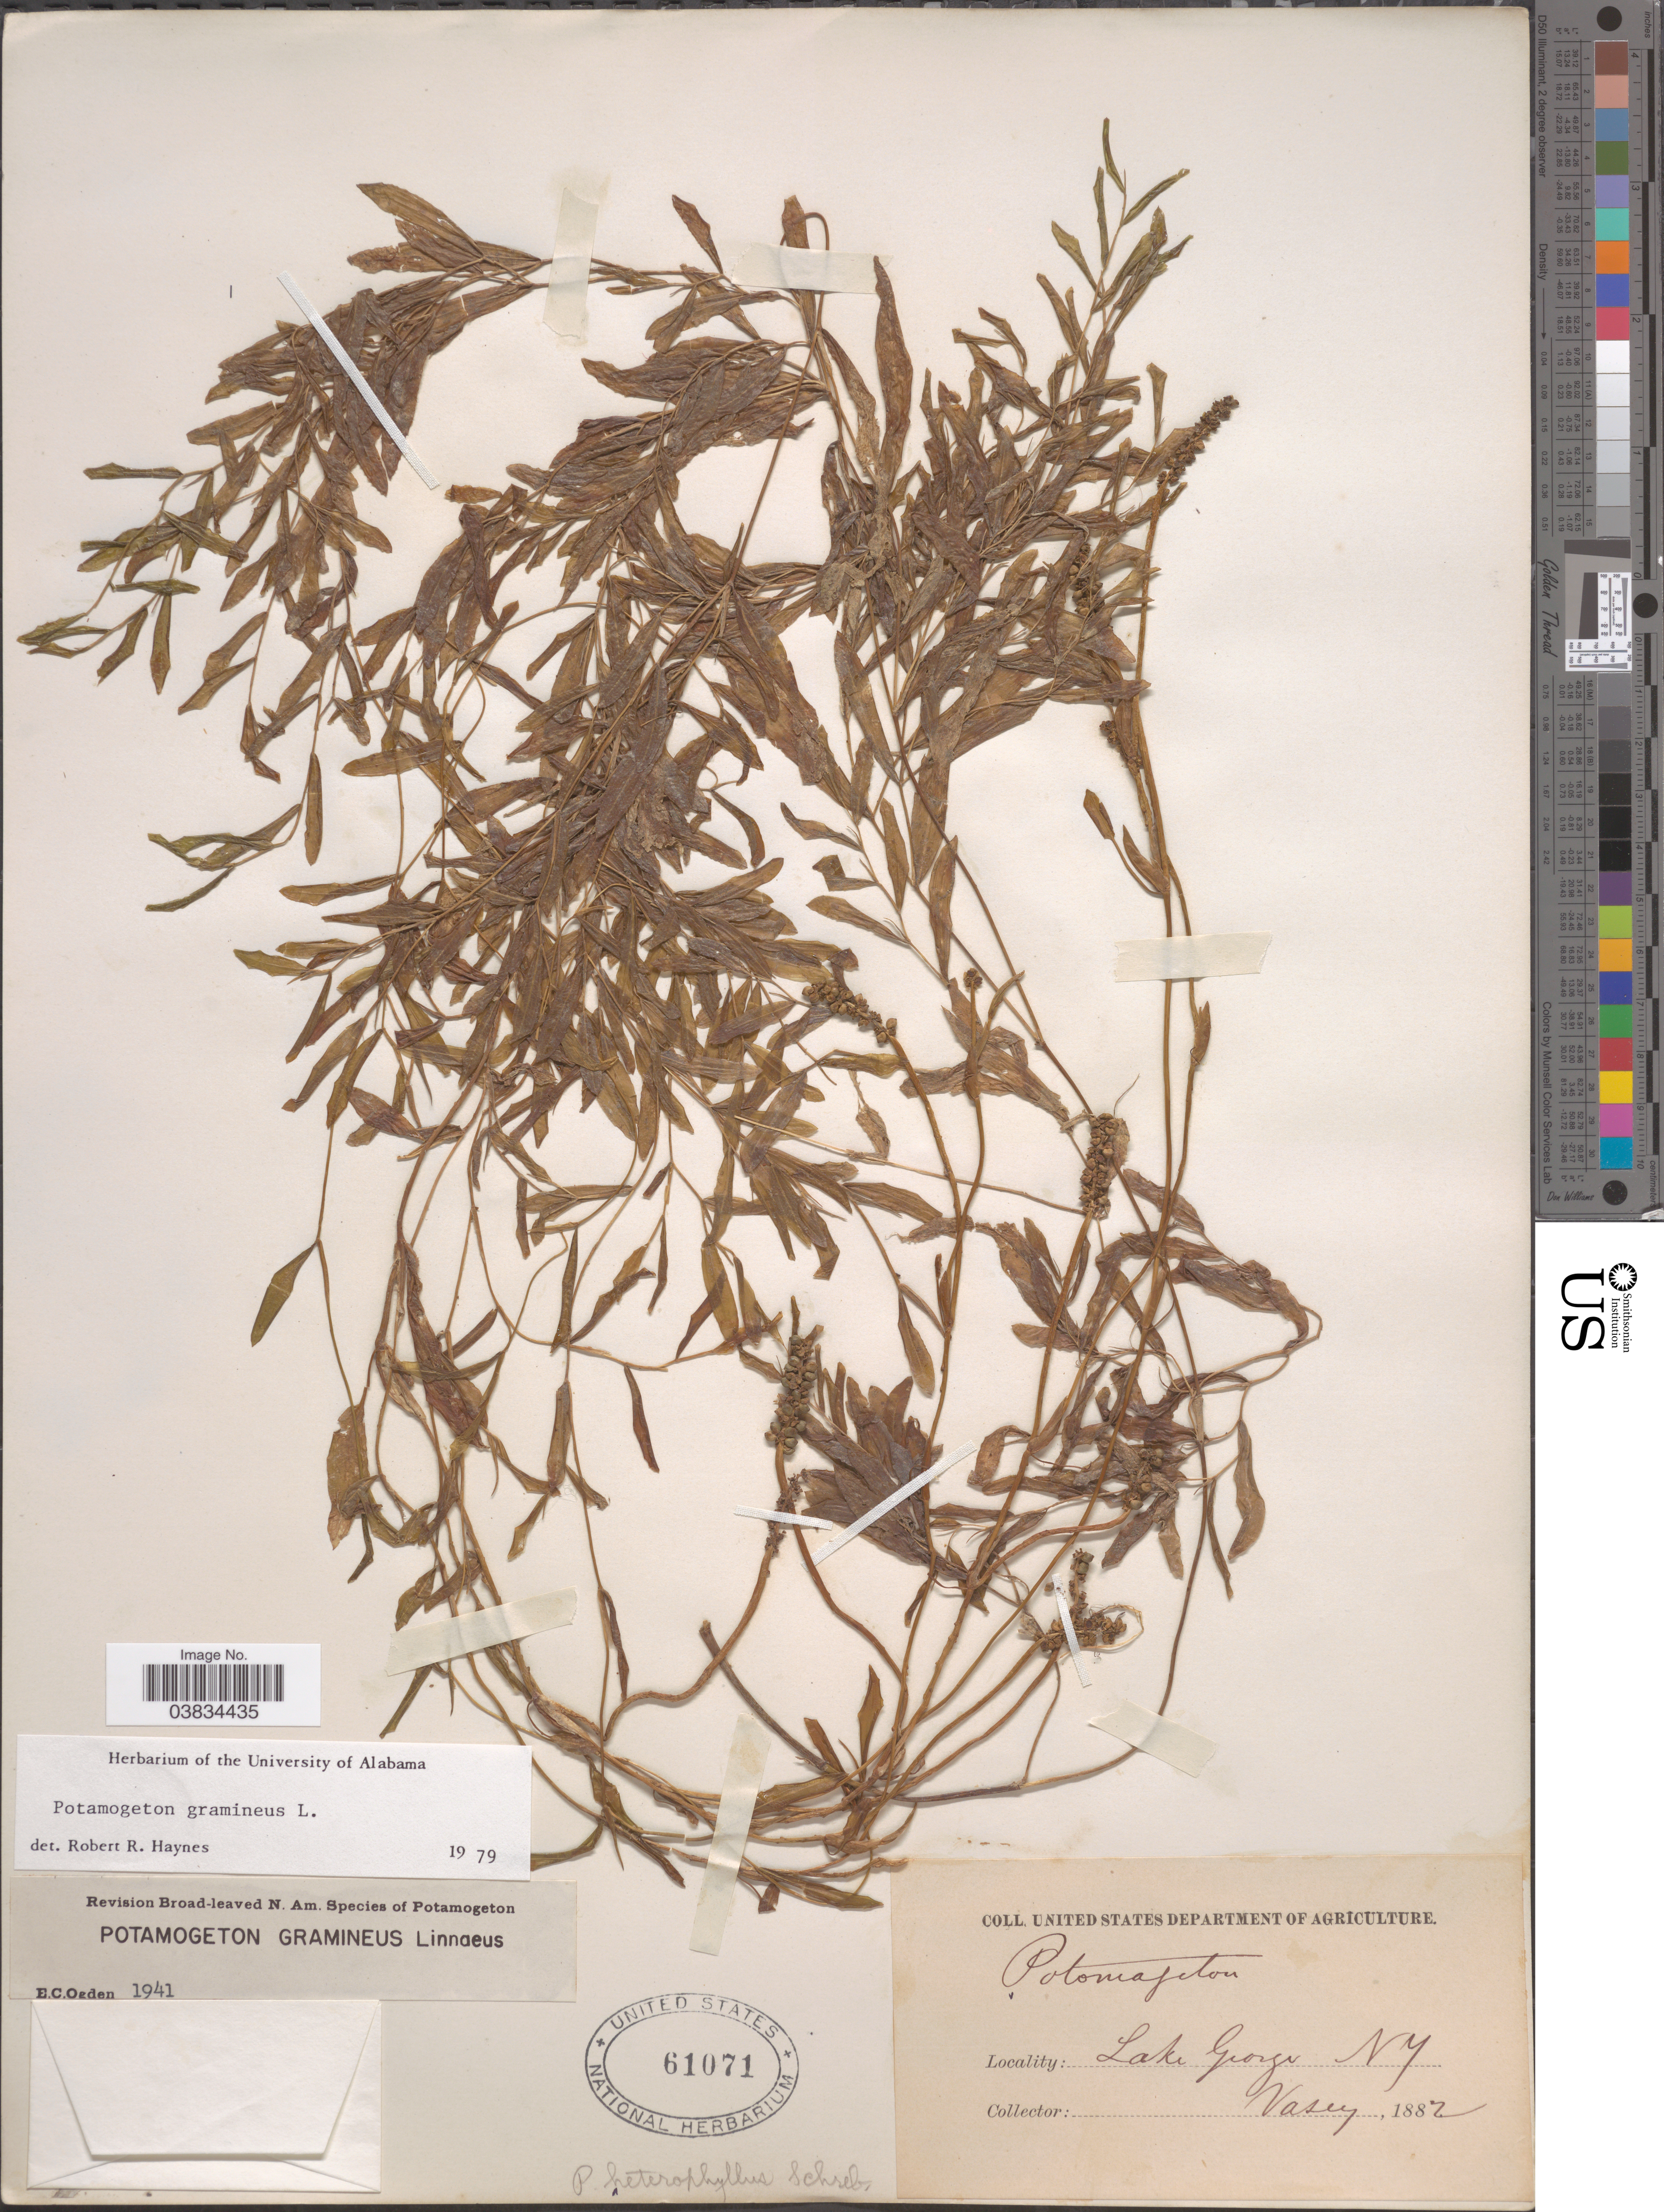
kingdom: Plantae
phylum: Tracheophyta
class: Liliopsida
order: Alismatales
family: Potamogetonaceae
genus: Potamogeton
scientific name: Potamogeton gramineus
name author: L.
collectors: Vasey, --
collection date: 1882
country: United States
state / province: New York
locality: Lake George.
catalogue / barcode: US 61071